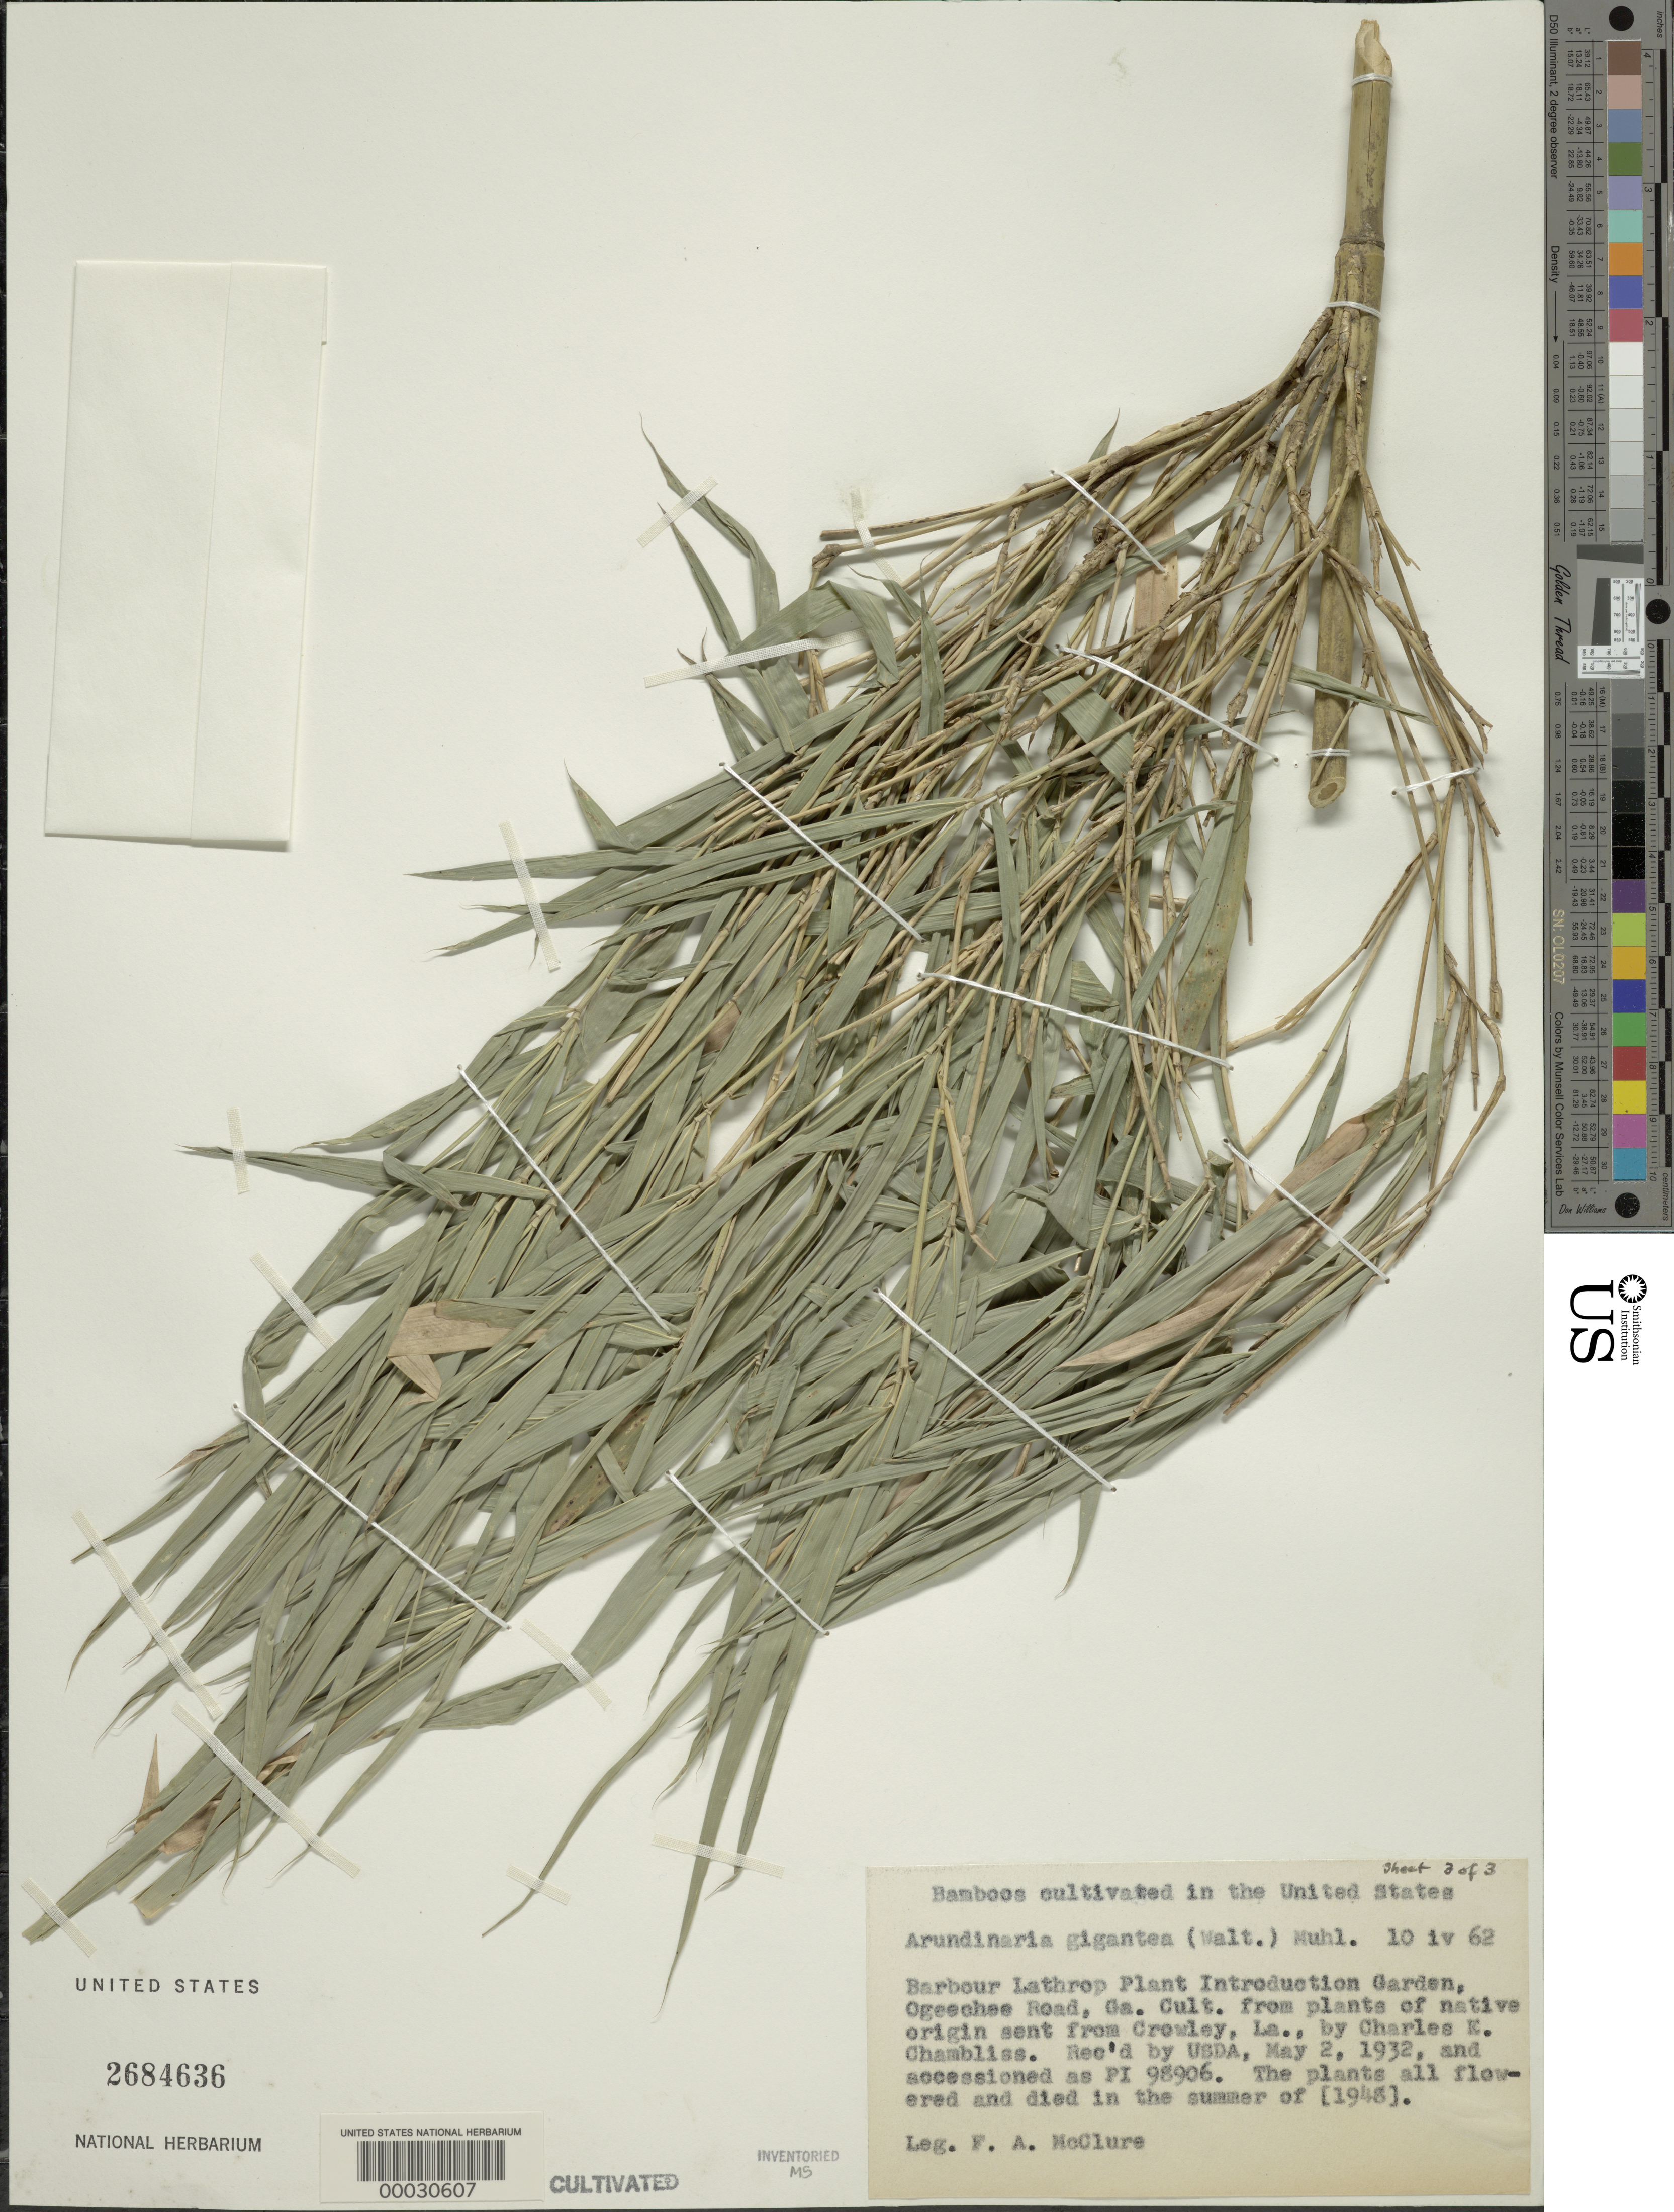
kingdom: Plantae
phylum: Tracheophyta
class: Liliopsida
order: Poales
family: Poaceae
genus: Arundinaria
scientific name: Arundinaria gigantea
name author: (Walter) Muhl.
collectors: F. A. McClure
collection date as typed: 10 Apr 1962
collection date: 1962-04-10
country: United States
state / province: Georgia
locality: Barbour lathrop plant introduction garden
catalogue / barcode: US 2684636